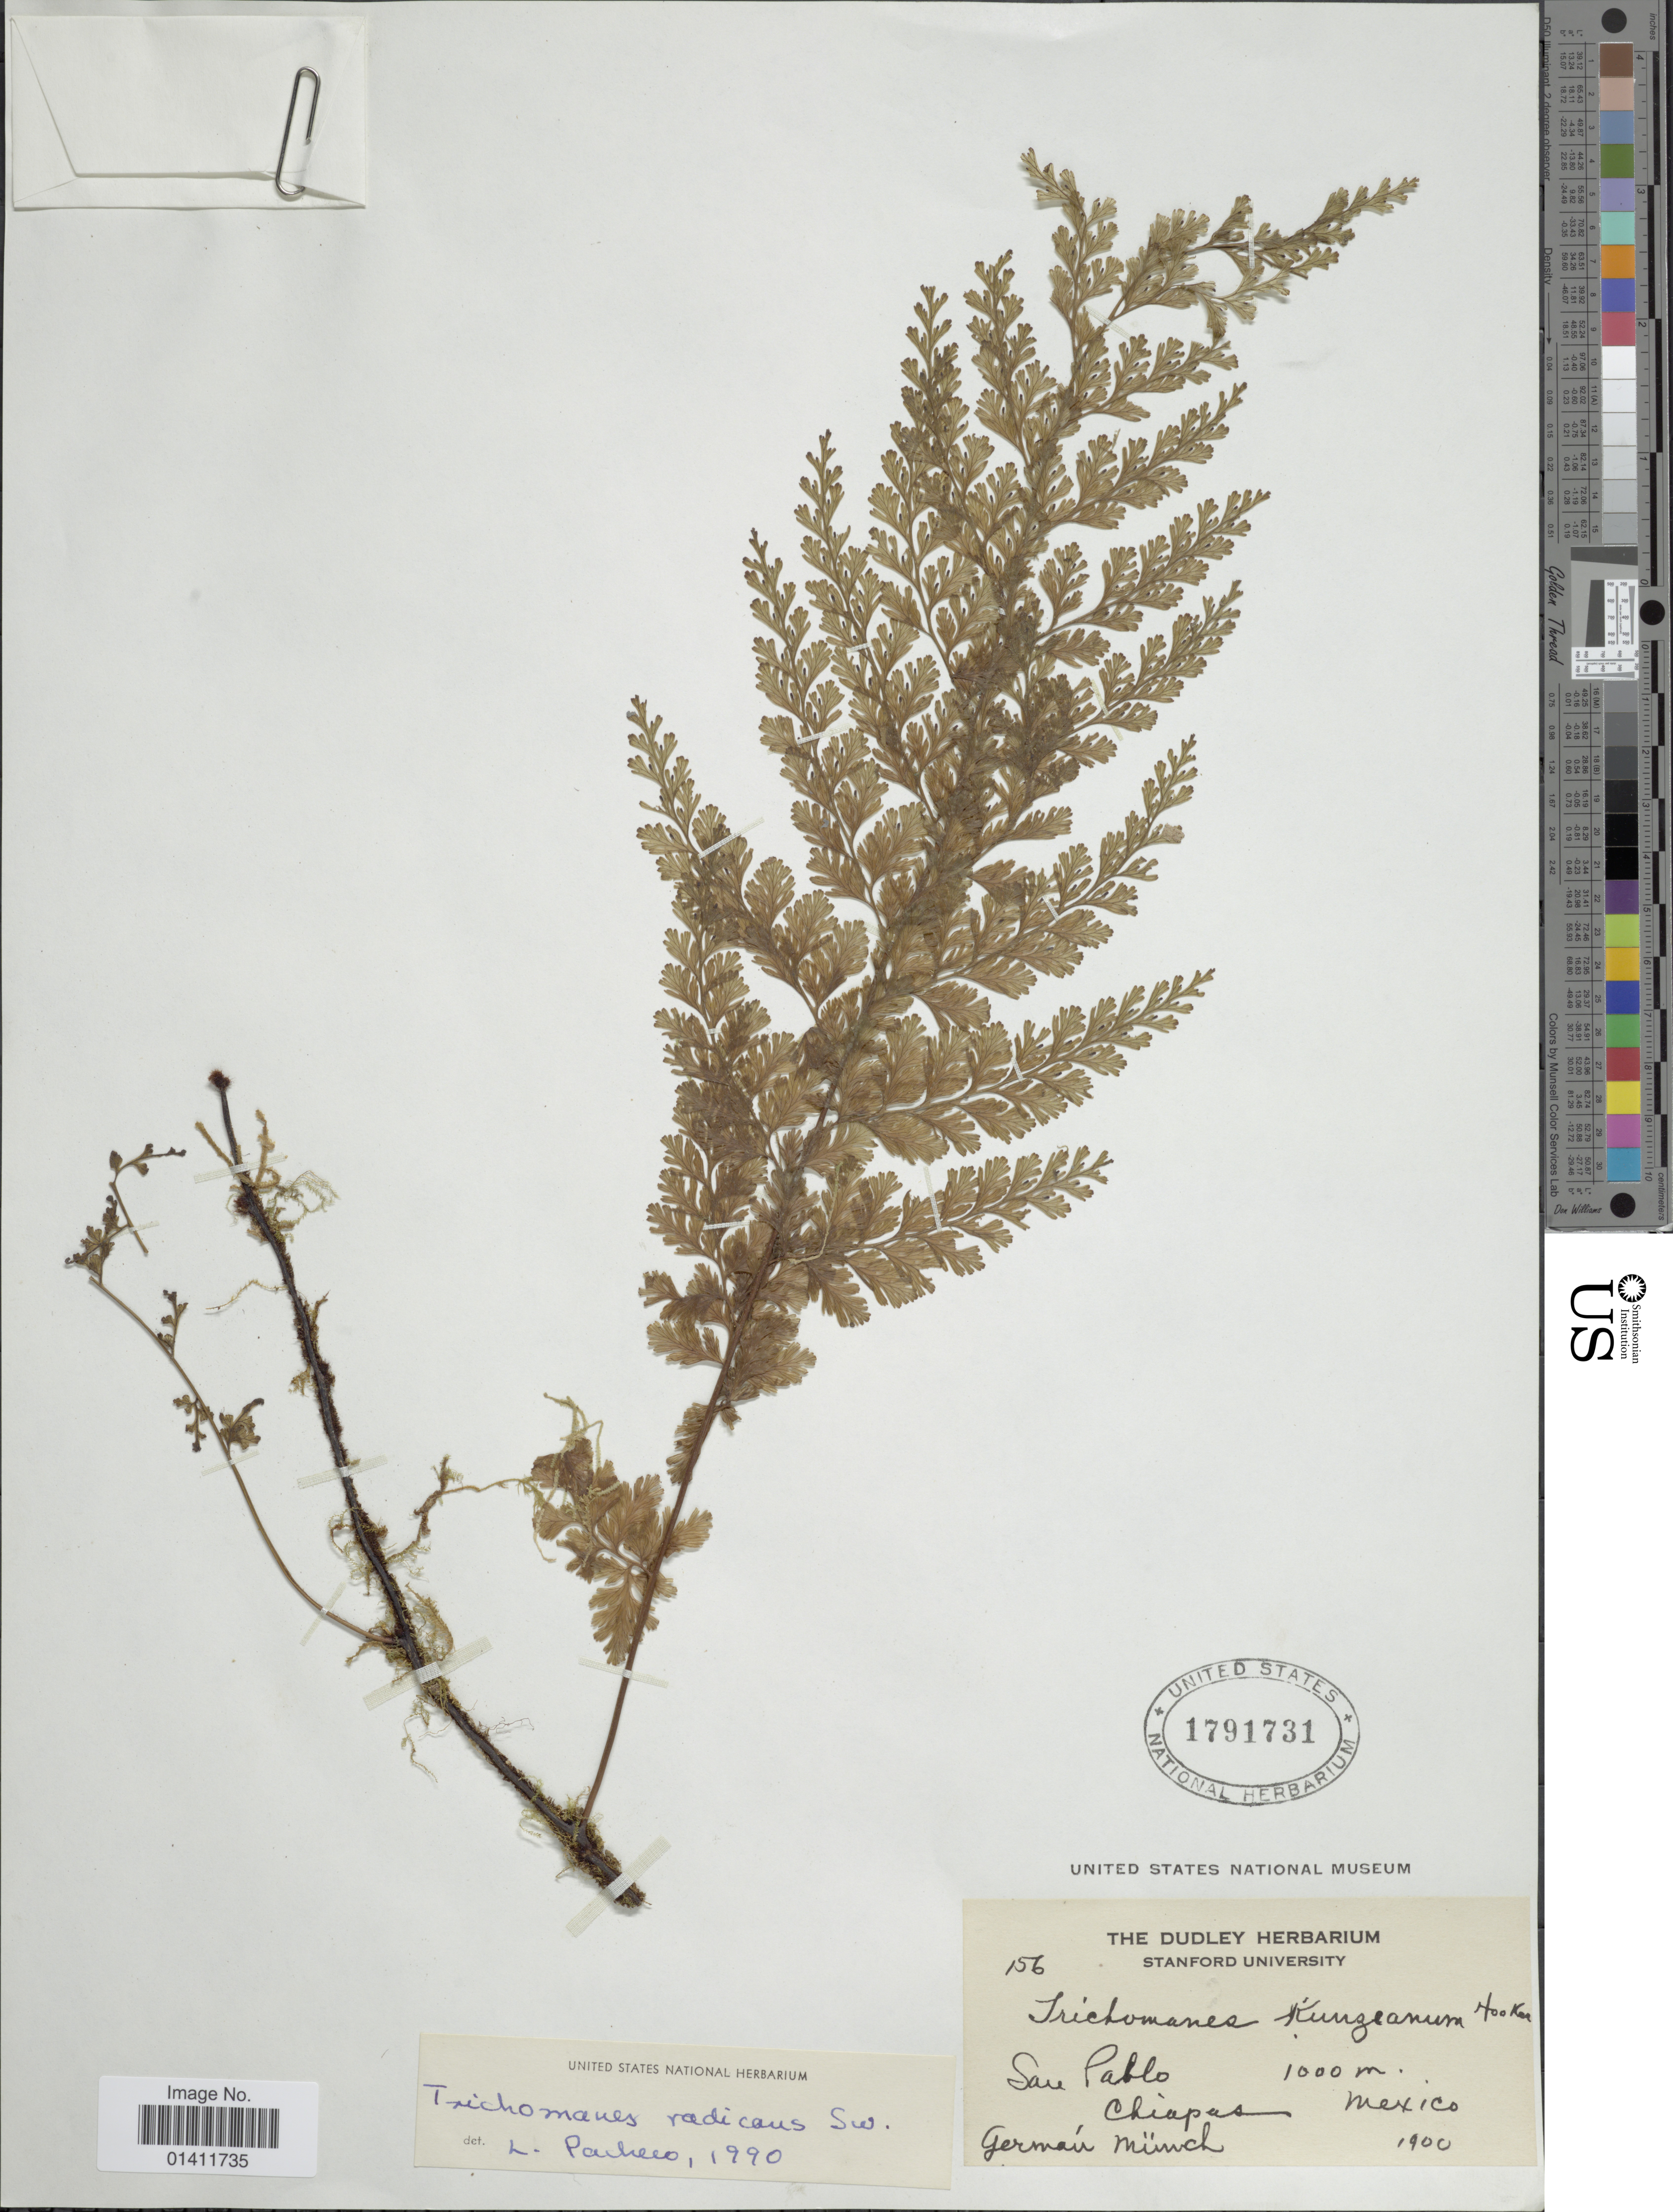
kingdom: Plantae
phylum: Tracheophyta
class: Polypodiopsida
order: Hymenophyllales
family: Hymenophyllaceae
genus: Vandenboschia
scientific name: Vandenboschia radicans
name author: (Sw.) Copel.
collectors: G. Munch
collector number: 156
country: Mexico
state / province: Chiapas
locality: San Pablo.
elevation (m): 1000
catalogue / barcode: US 1791731